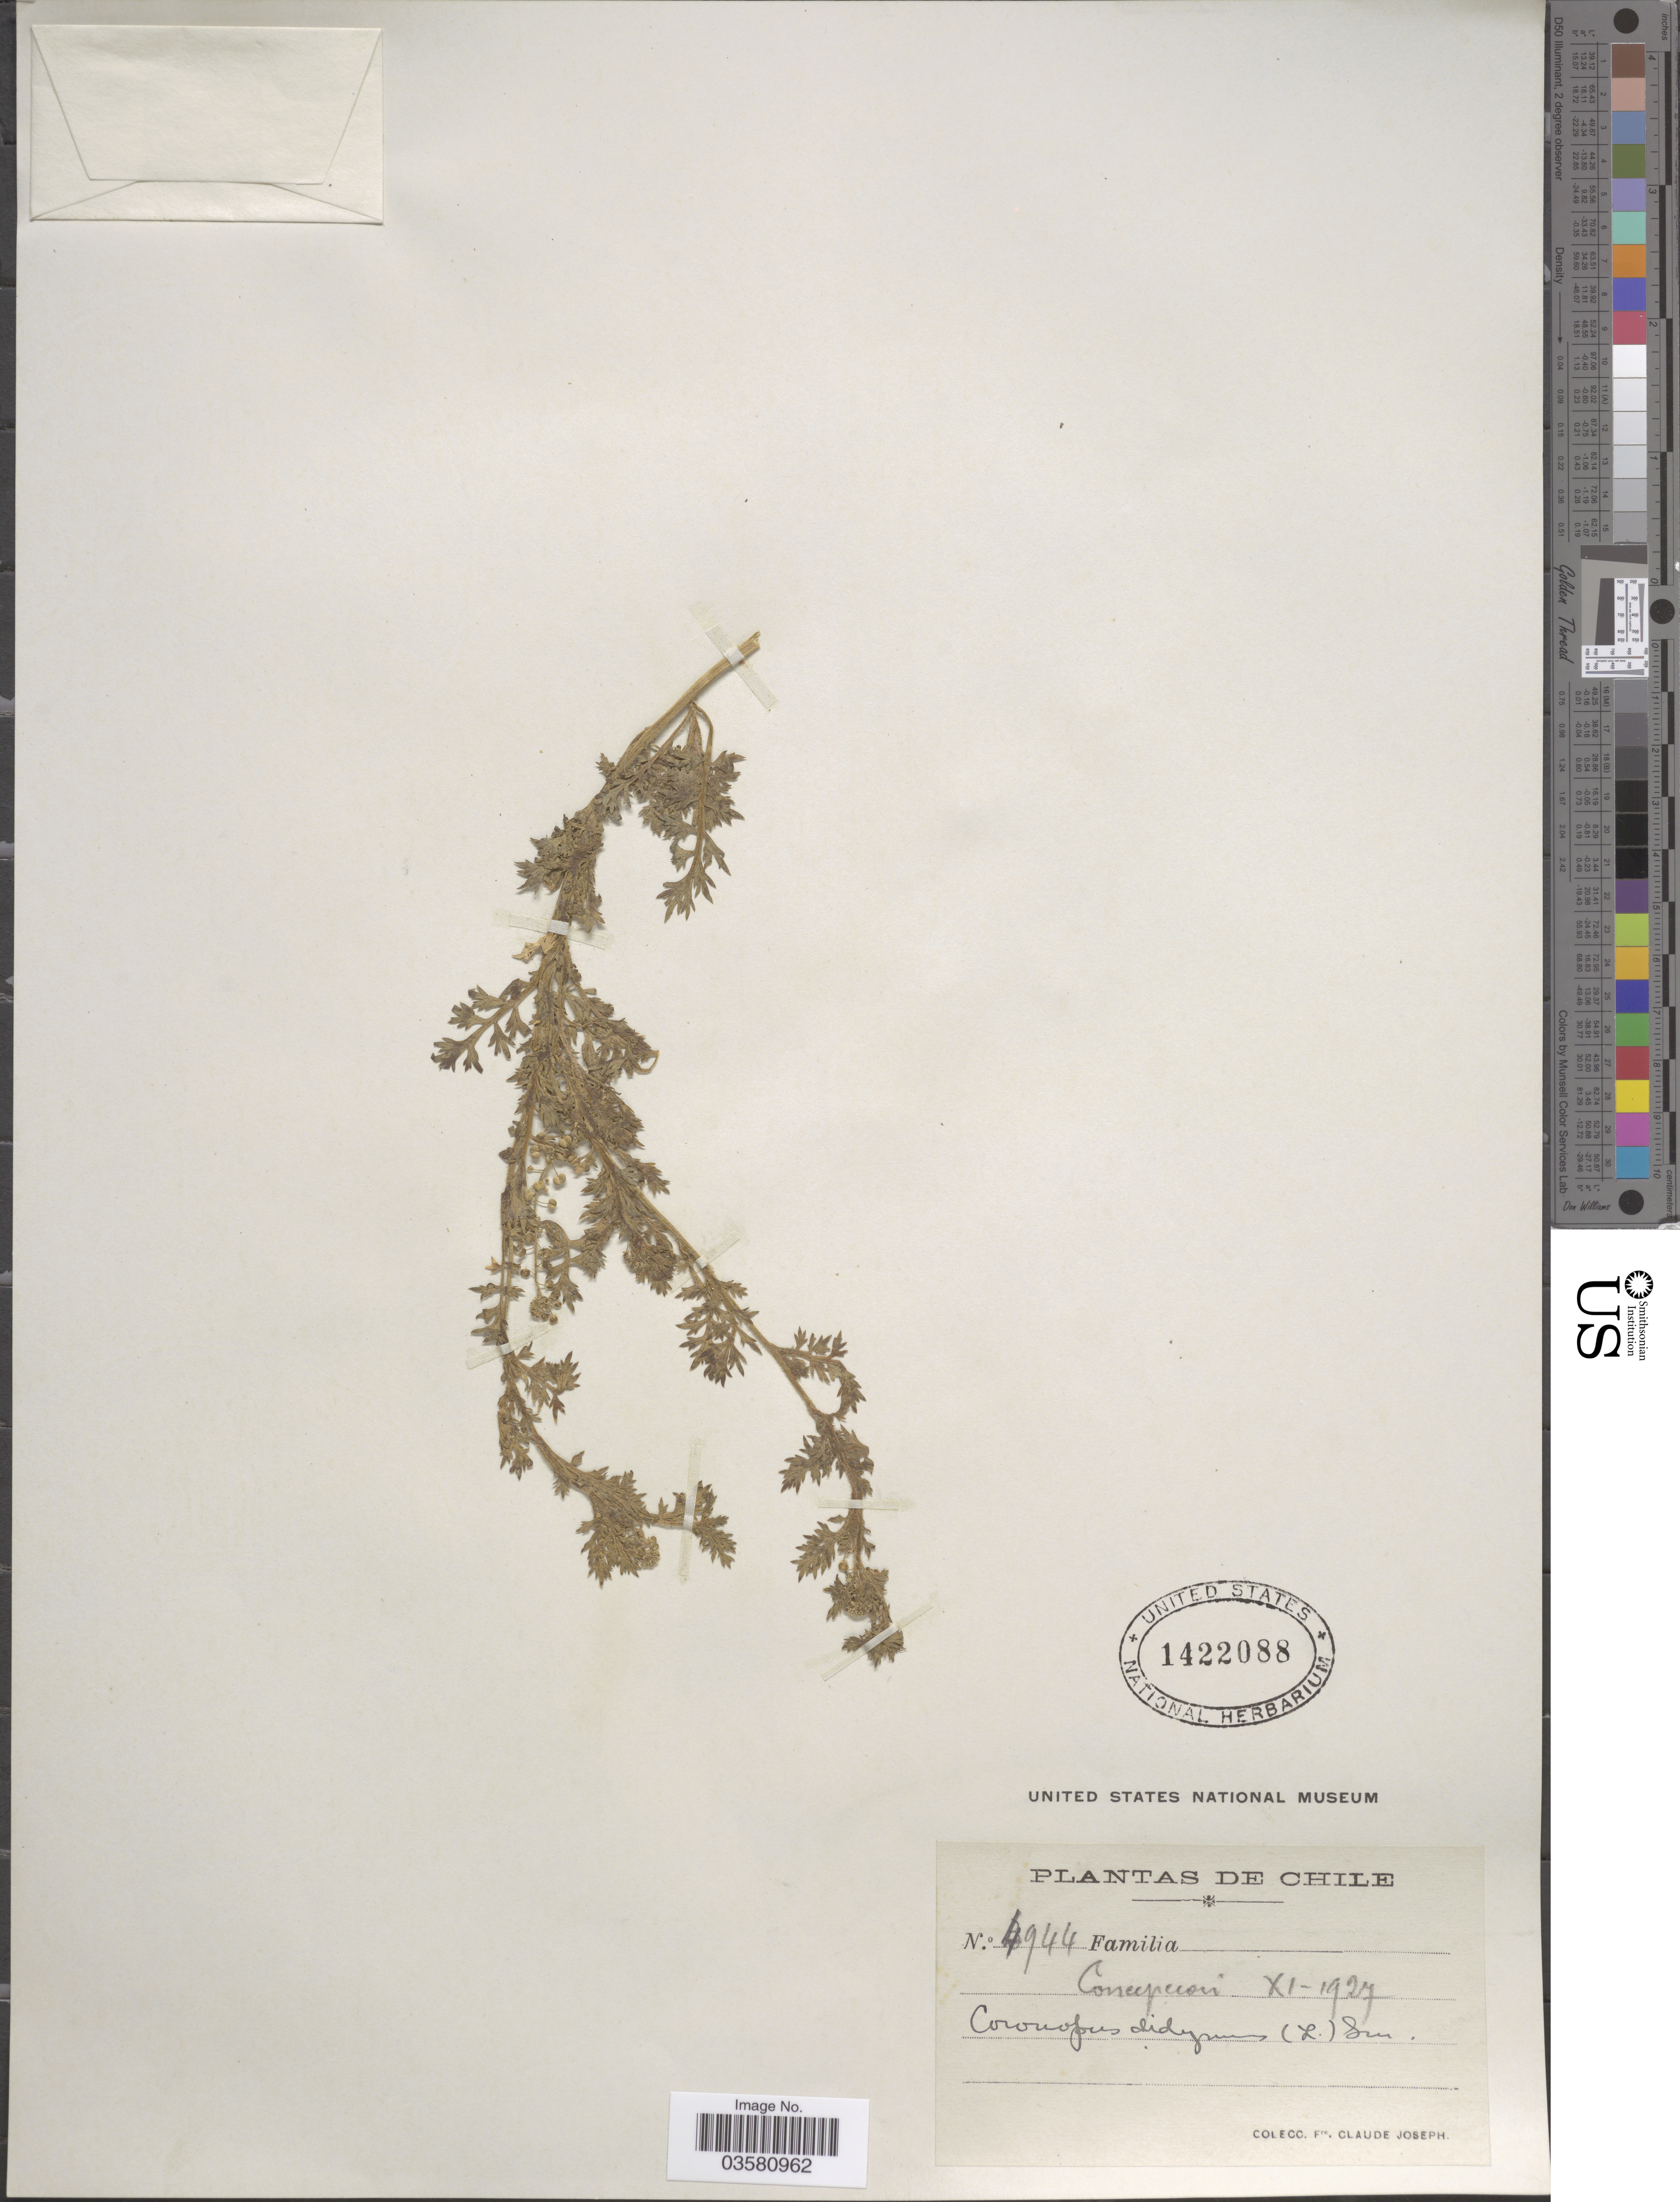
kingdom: Plantae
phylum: Tracheophyta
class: Magnoliopsida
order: Brassicales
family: Brassicaceae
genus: Lepidium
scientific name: Lepidium didymum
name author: L.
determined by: Strong, M. T., (US), Smithsonian Institution - National Museum of Natural History (UNITED STATES)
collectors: Bro. Claude-Joseph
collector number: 4944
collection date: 1927-11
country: Chile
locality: Concepcion.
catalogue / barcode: US 1422088